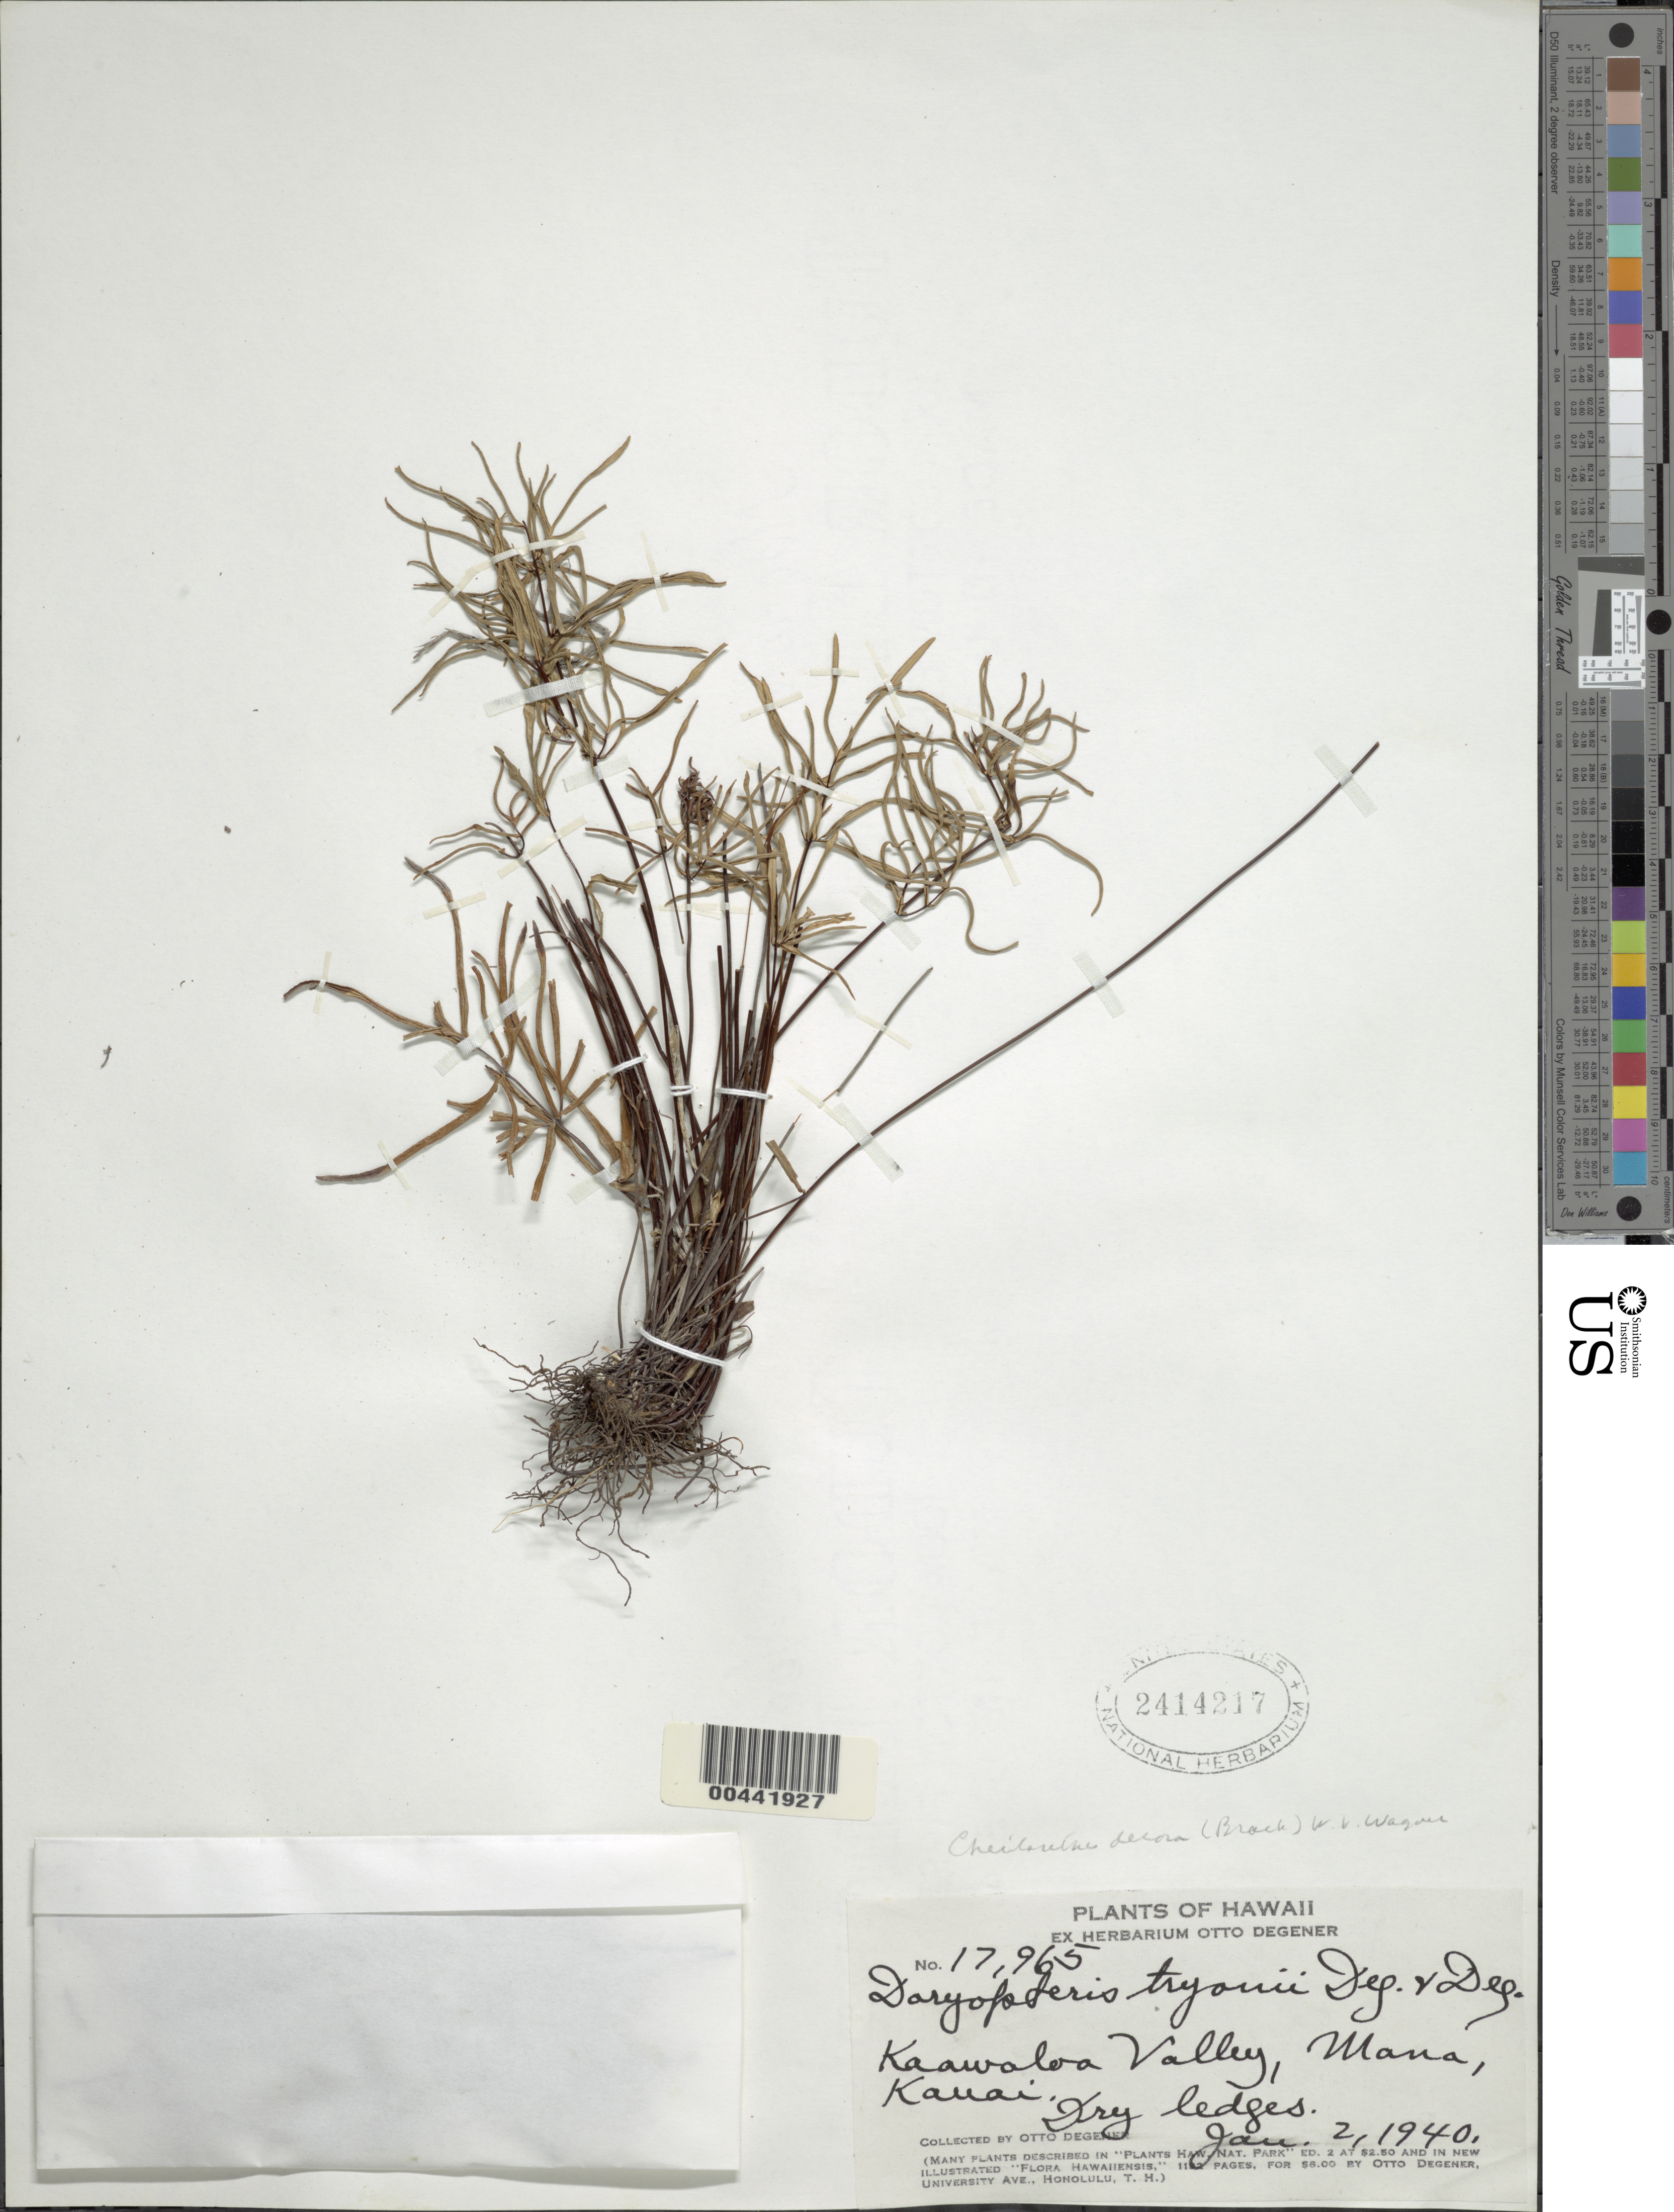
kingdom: Plantae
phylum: Tracheophyta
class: Polypodiopsida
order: Polypodiales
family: Pteridaceae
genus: Doryopteris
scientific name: Doryopteris tryonii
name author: O. Deg. & I. Deg.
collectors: O. Degener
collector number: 17965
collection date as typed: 2 Jan 1940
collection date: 1940-01-02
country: United States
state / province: Hawaii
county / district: Kauai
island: Kaua'i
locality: Kaawaloa Valley, Mana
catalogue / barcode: US 2414217